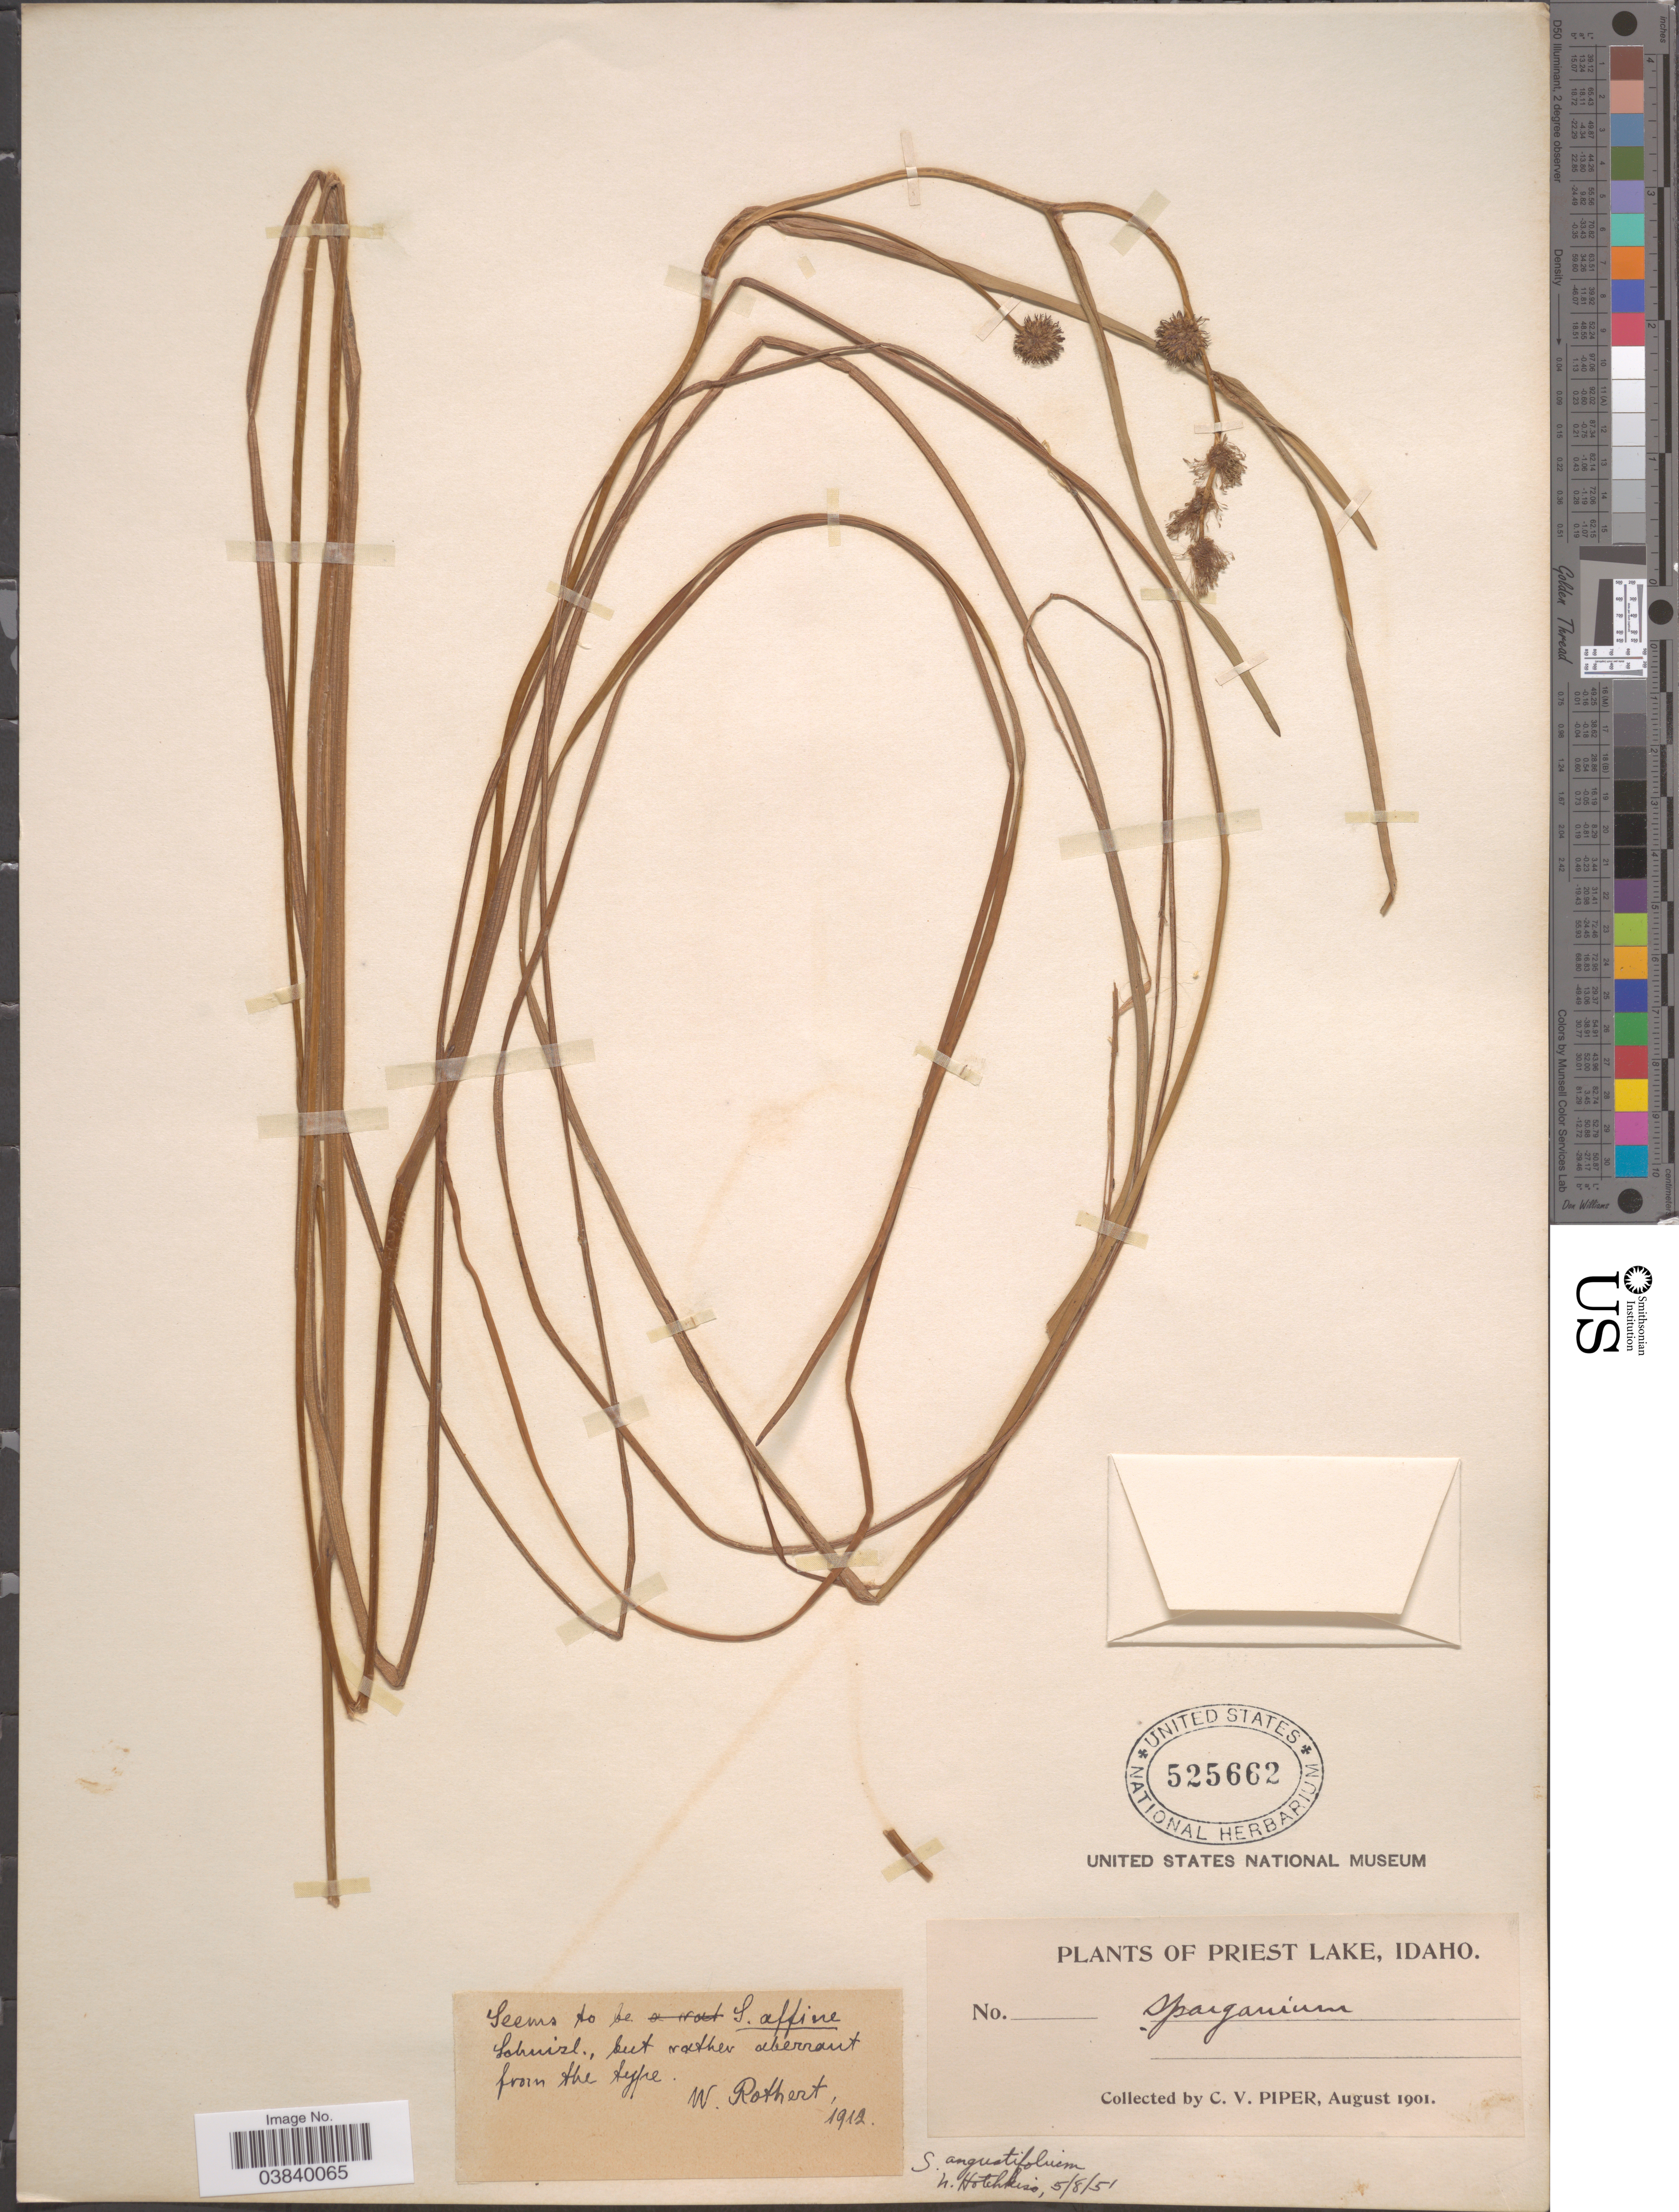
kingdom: Plantae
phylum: Tracheophyta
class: Liliopsida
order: Poales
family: Typhaceae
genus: Sparganium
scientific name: Sparganium angustifolium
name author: Michx.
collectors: C. V. Piper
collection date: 1901-08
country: United States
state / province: Idaho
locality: Priest Lake.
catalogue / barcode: US 525662